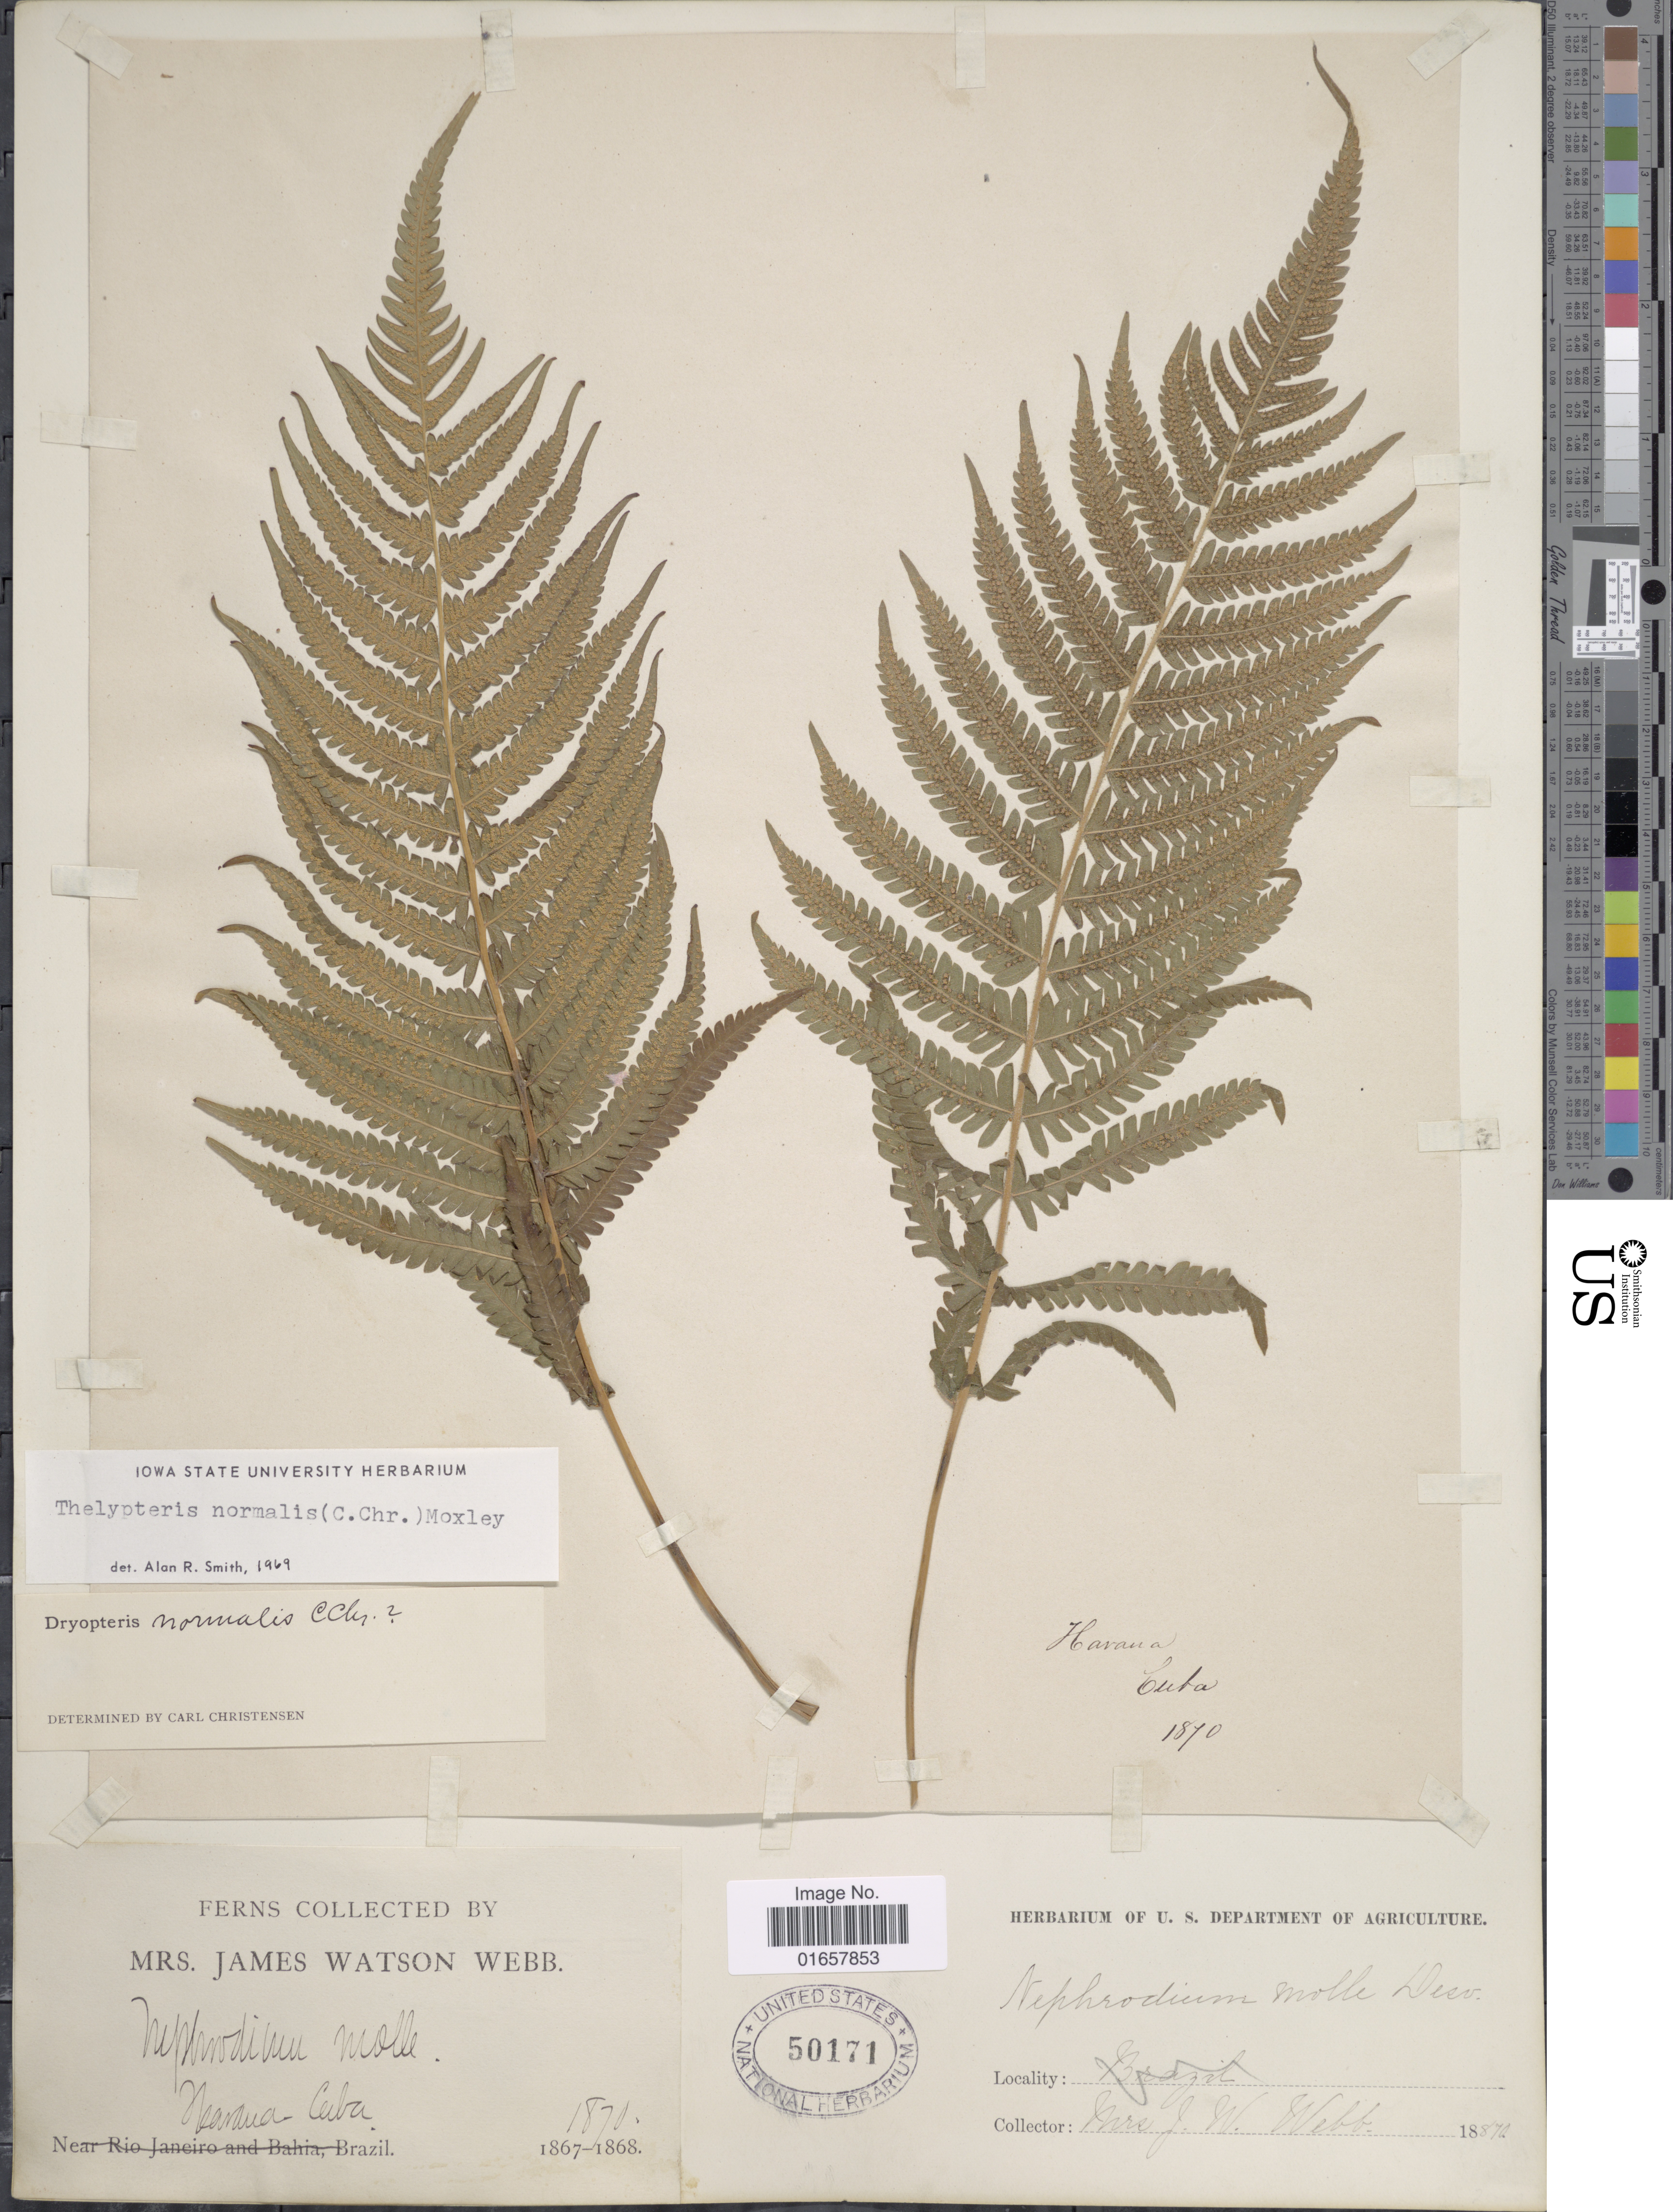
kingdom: Plantae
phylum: Tracheophyta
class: Polypodiopsida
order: Polypodiales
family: Thelypteridaceae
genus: Christella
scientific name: Christella kunthii comb. ined.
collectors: J. Webb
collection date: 1870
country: Cuba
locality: Havana, Cuba.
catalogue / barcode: US 50171